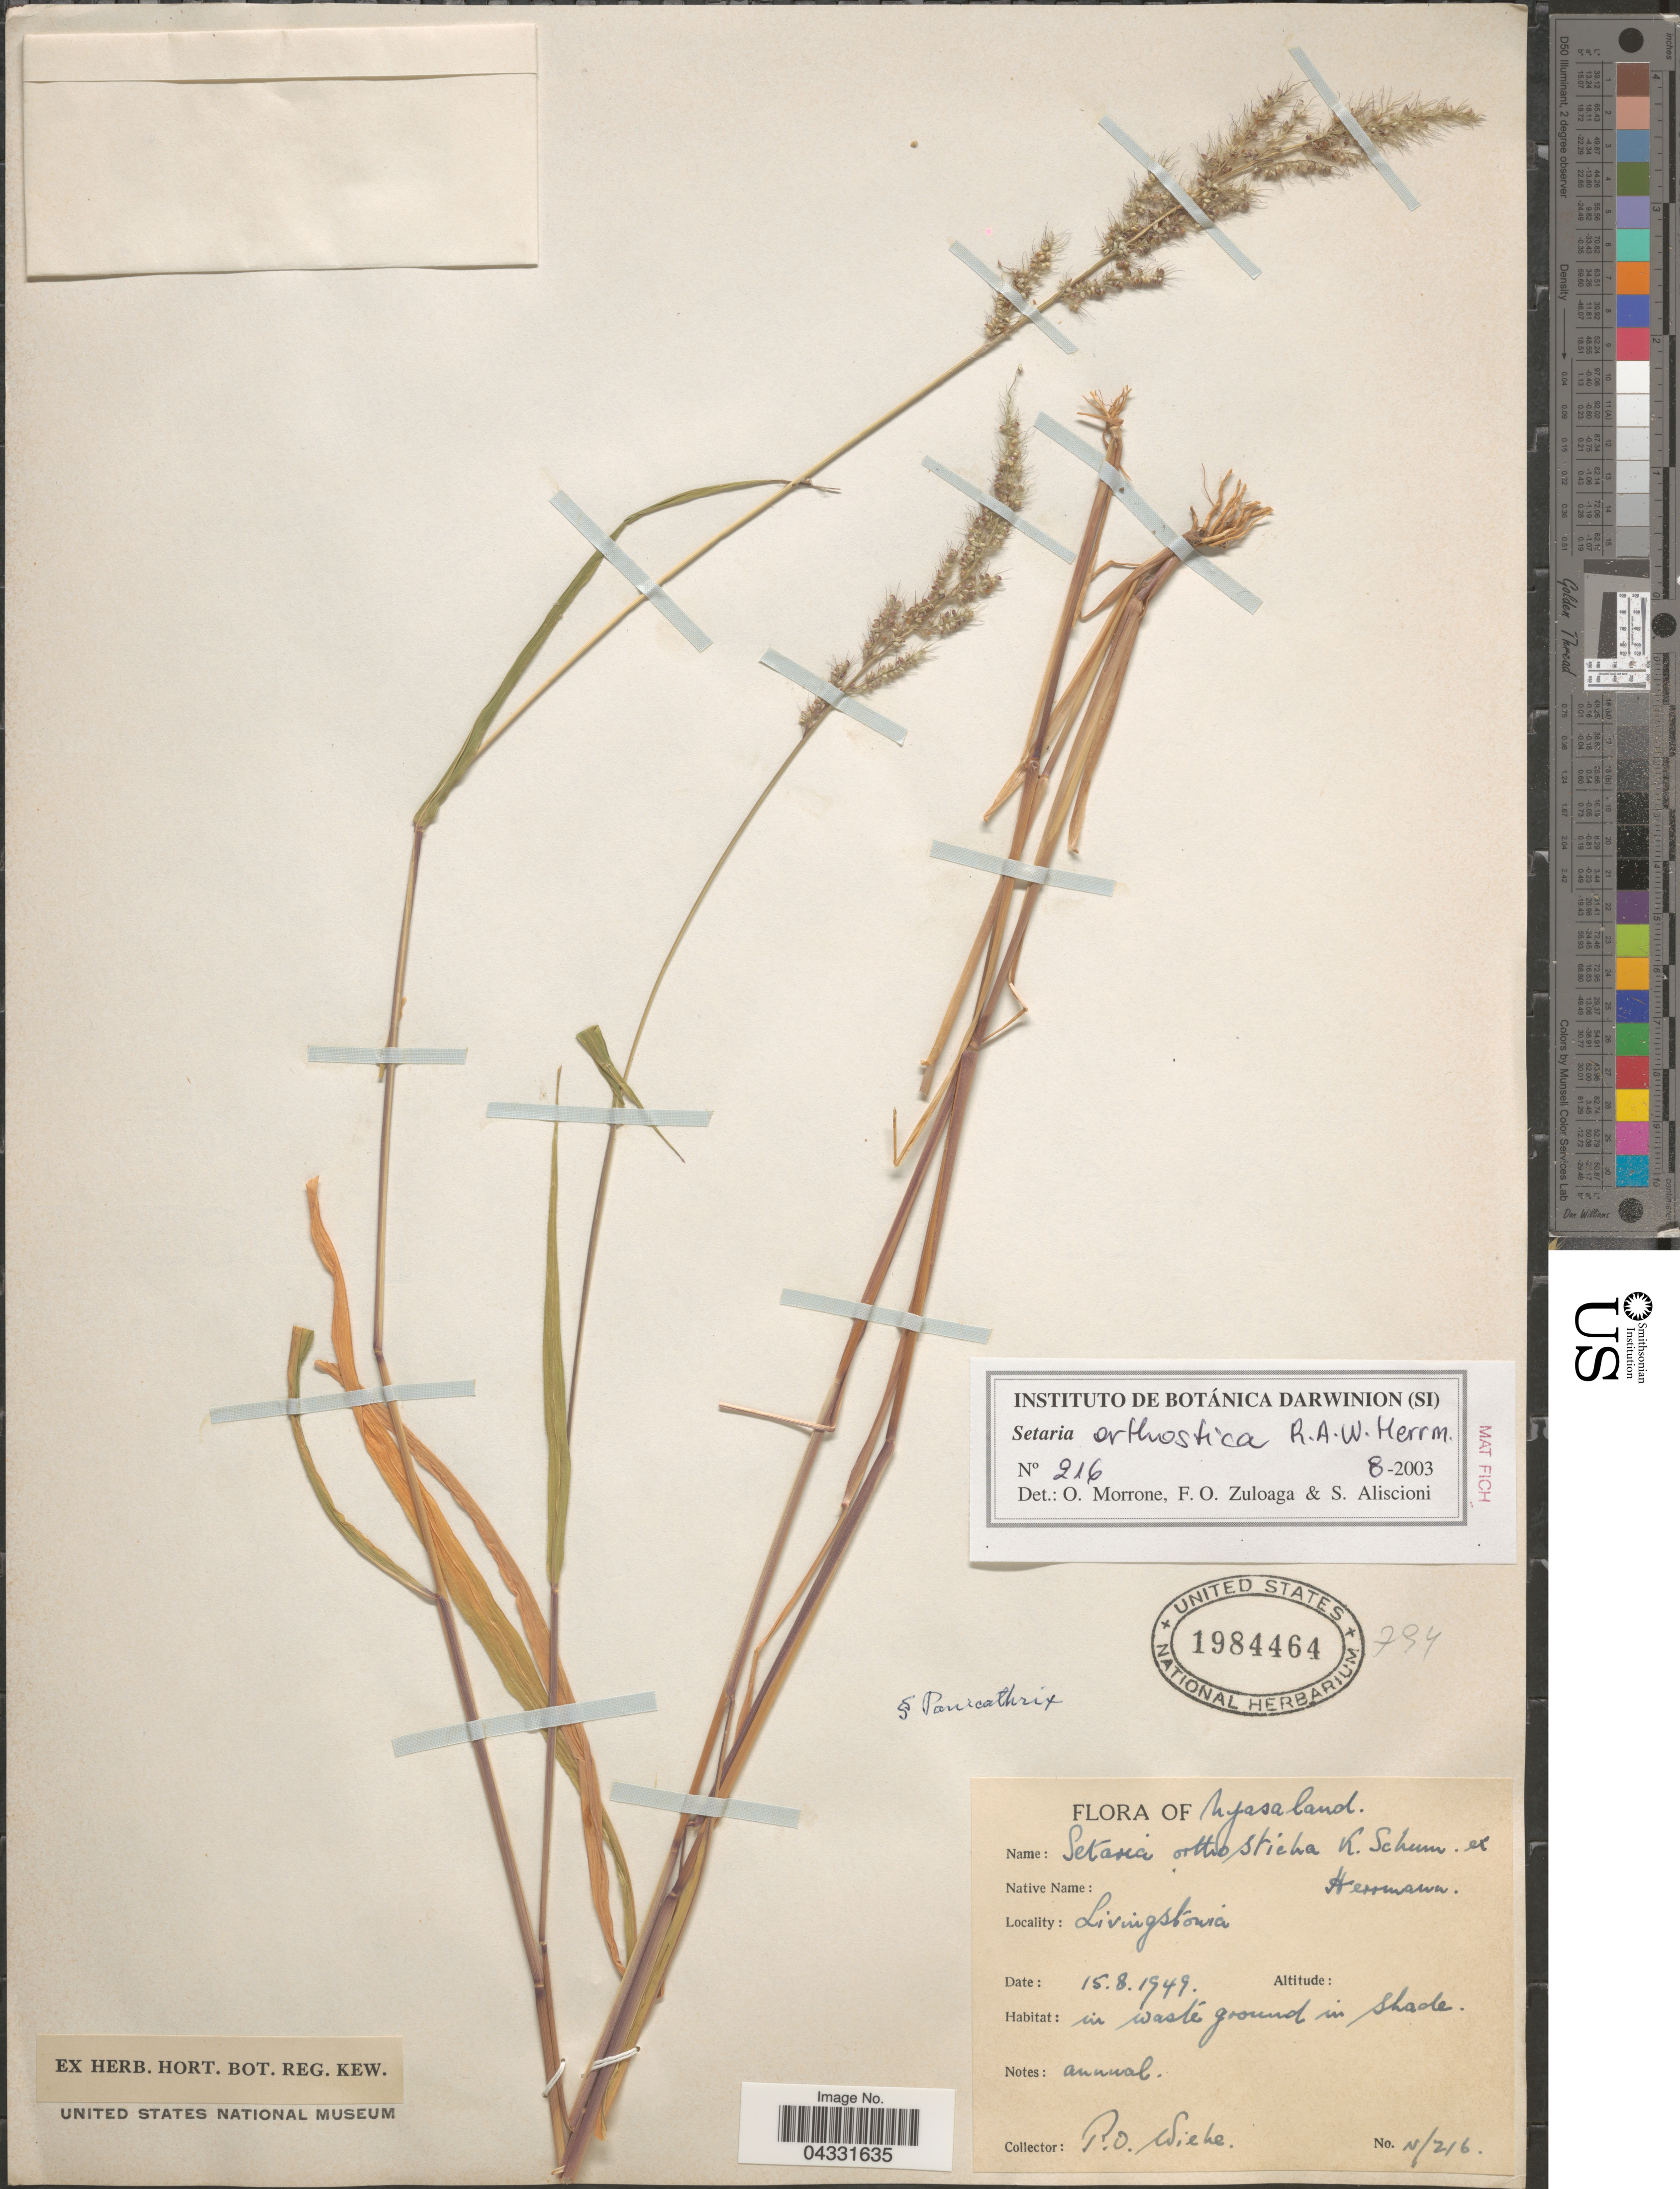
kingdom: Plantae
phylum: Tracheophyta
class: Liliopsida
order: Poales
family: Poaceae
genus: Setaria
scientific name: Setaria orthosticha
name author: R.A.W. Herrm.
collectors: P. Wiehe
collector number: N/216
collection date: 1949-08-15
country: Malawi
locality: Nyasaland. Livingstonia. In waste ground in shade.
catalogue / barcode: US 1984464